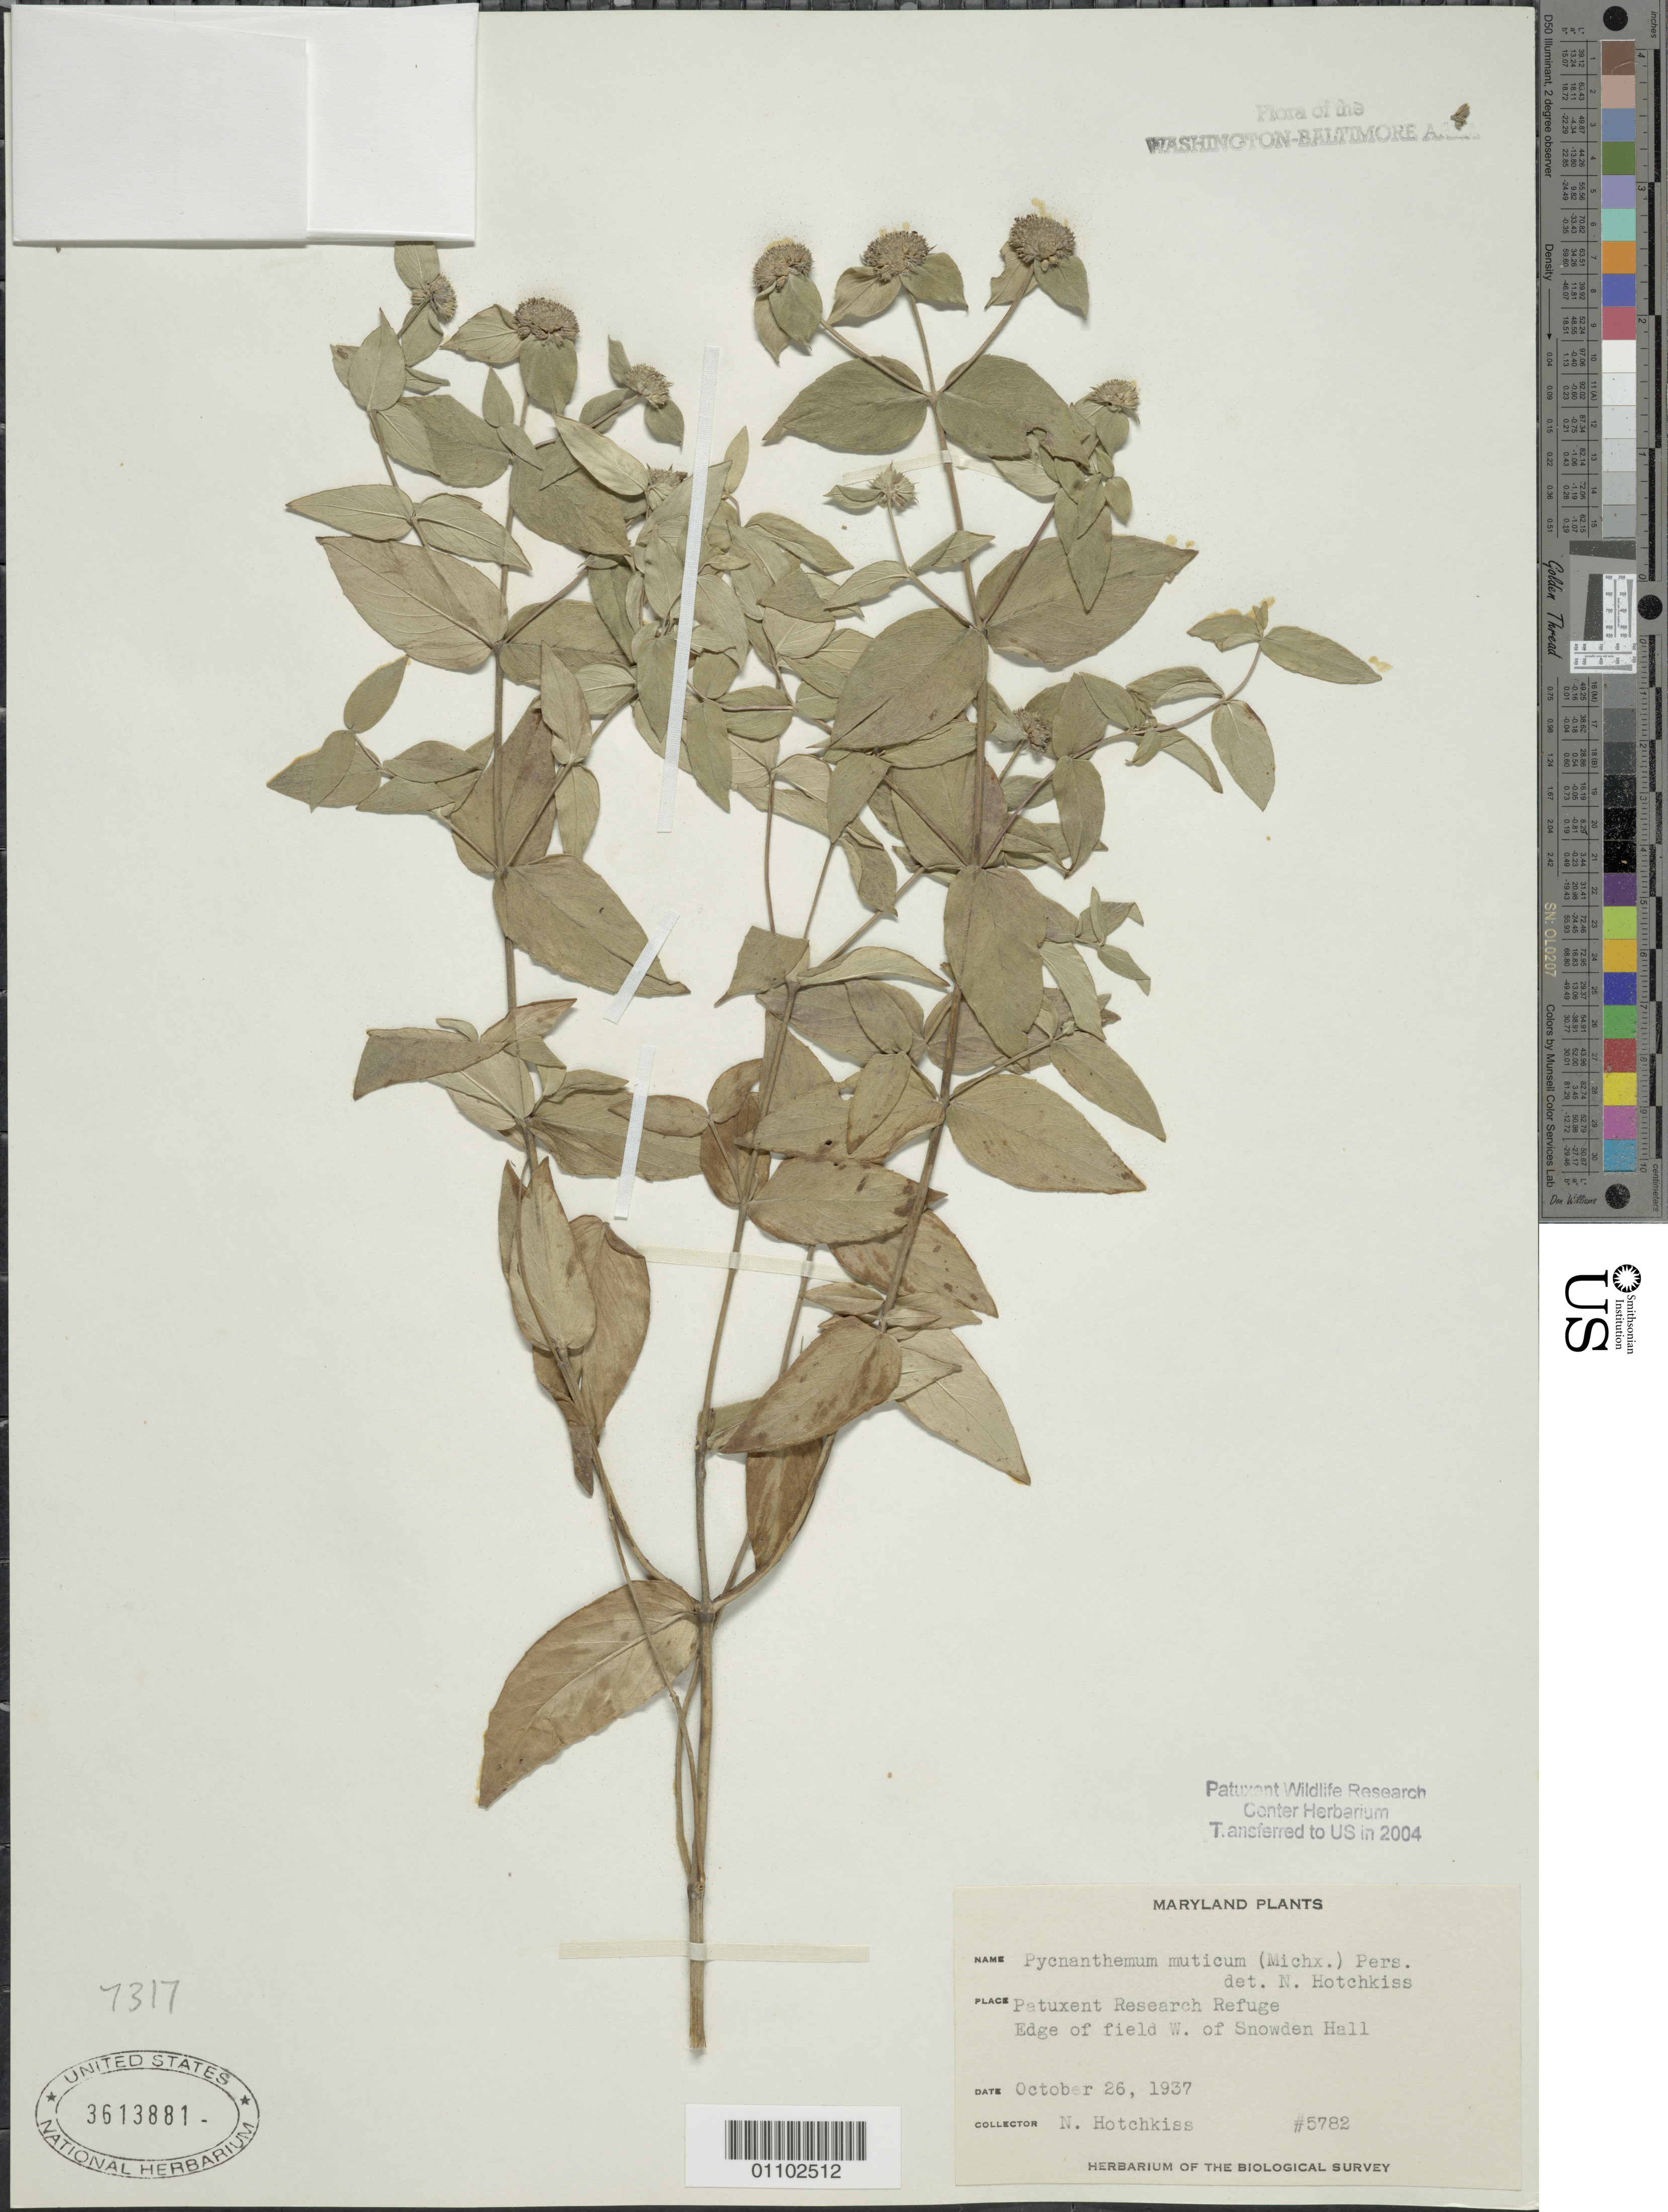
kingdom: Plantae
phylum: Tracheophyta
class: Magnoliopsida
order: Lamiales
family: Lamiaceae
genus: Pycnanthemum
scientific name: Pycnanthemum muticum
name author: (Michx.) Pers.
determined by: Hotchkiss, N.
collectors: N. Hotchkiss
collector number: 5782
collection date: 1937-10-26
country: United States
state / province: Maryland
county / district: Prince George's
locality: Patuxent Research Refuge, W. of Snowden Hall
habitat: Edge of field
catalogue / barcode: US 3613881